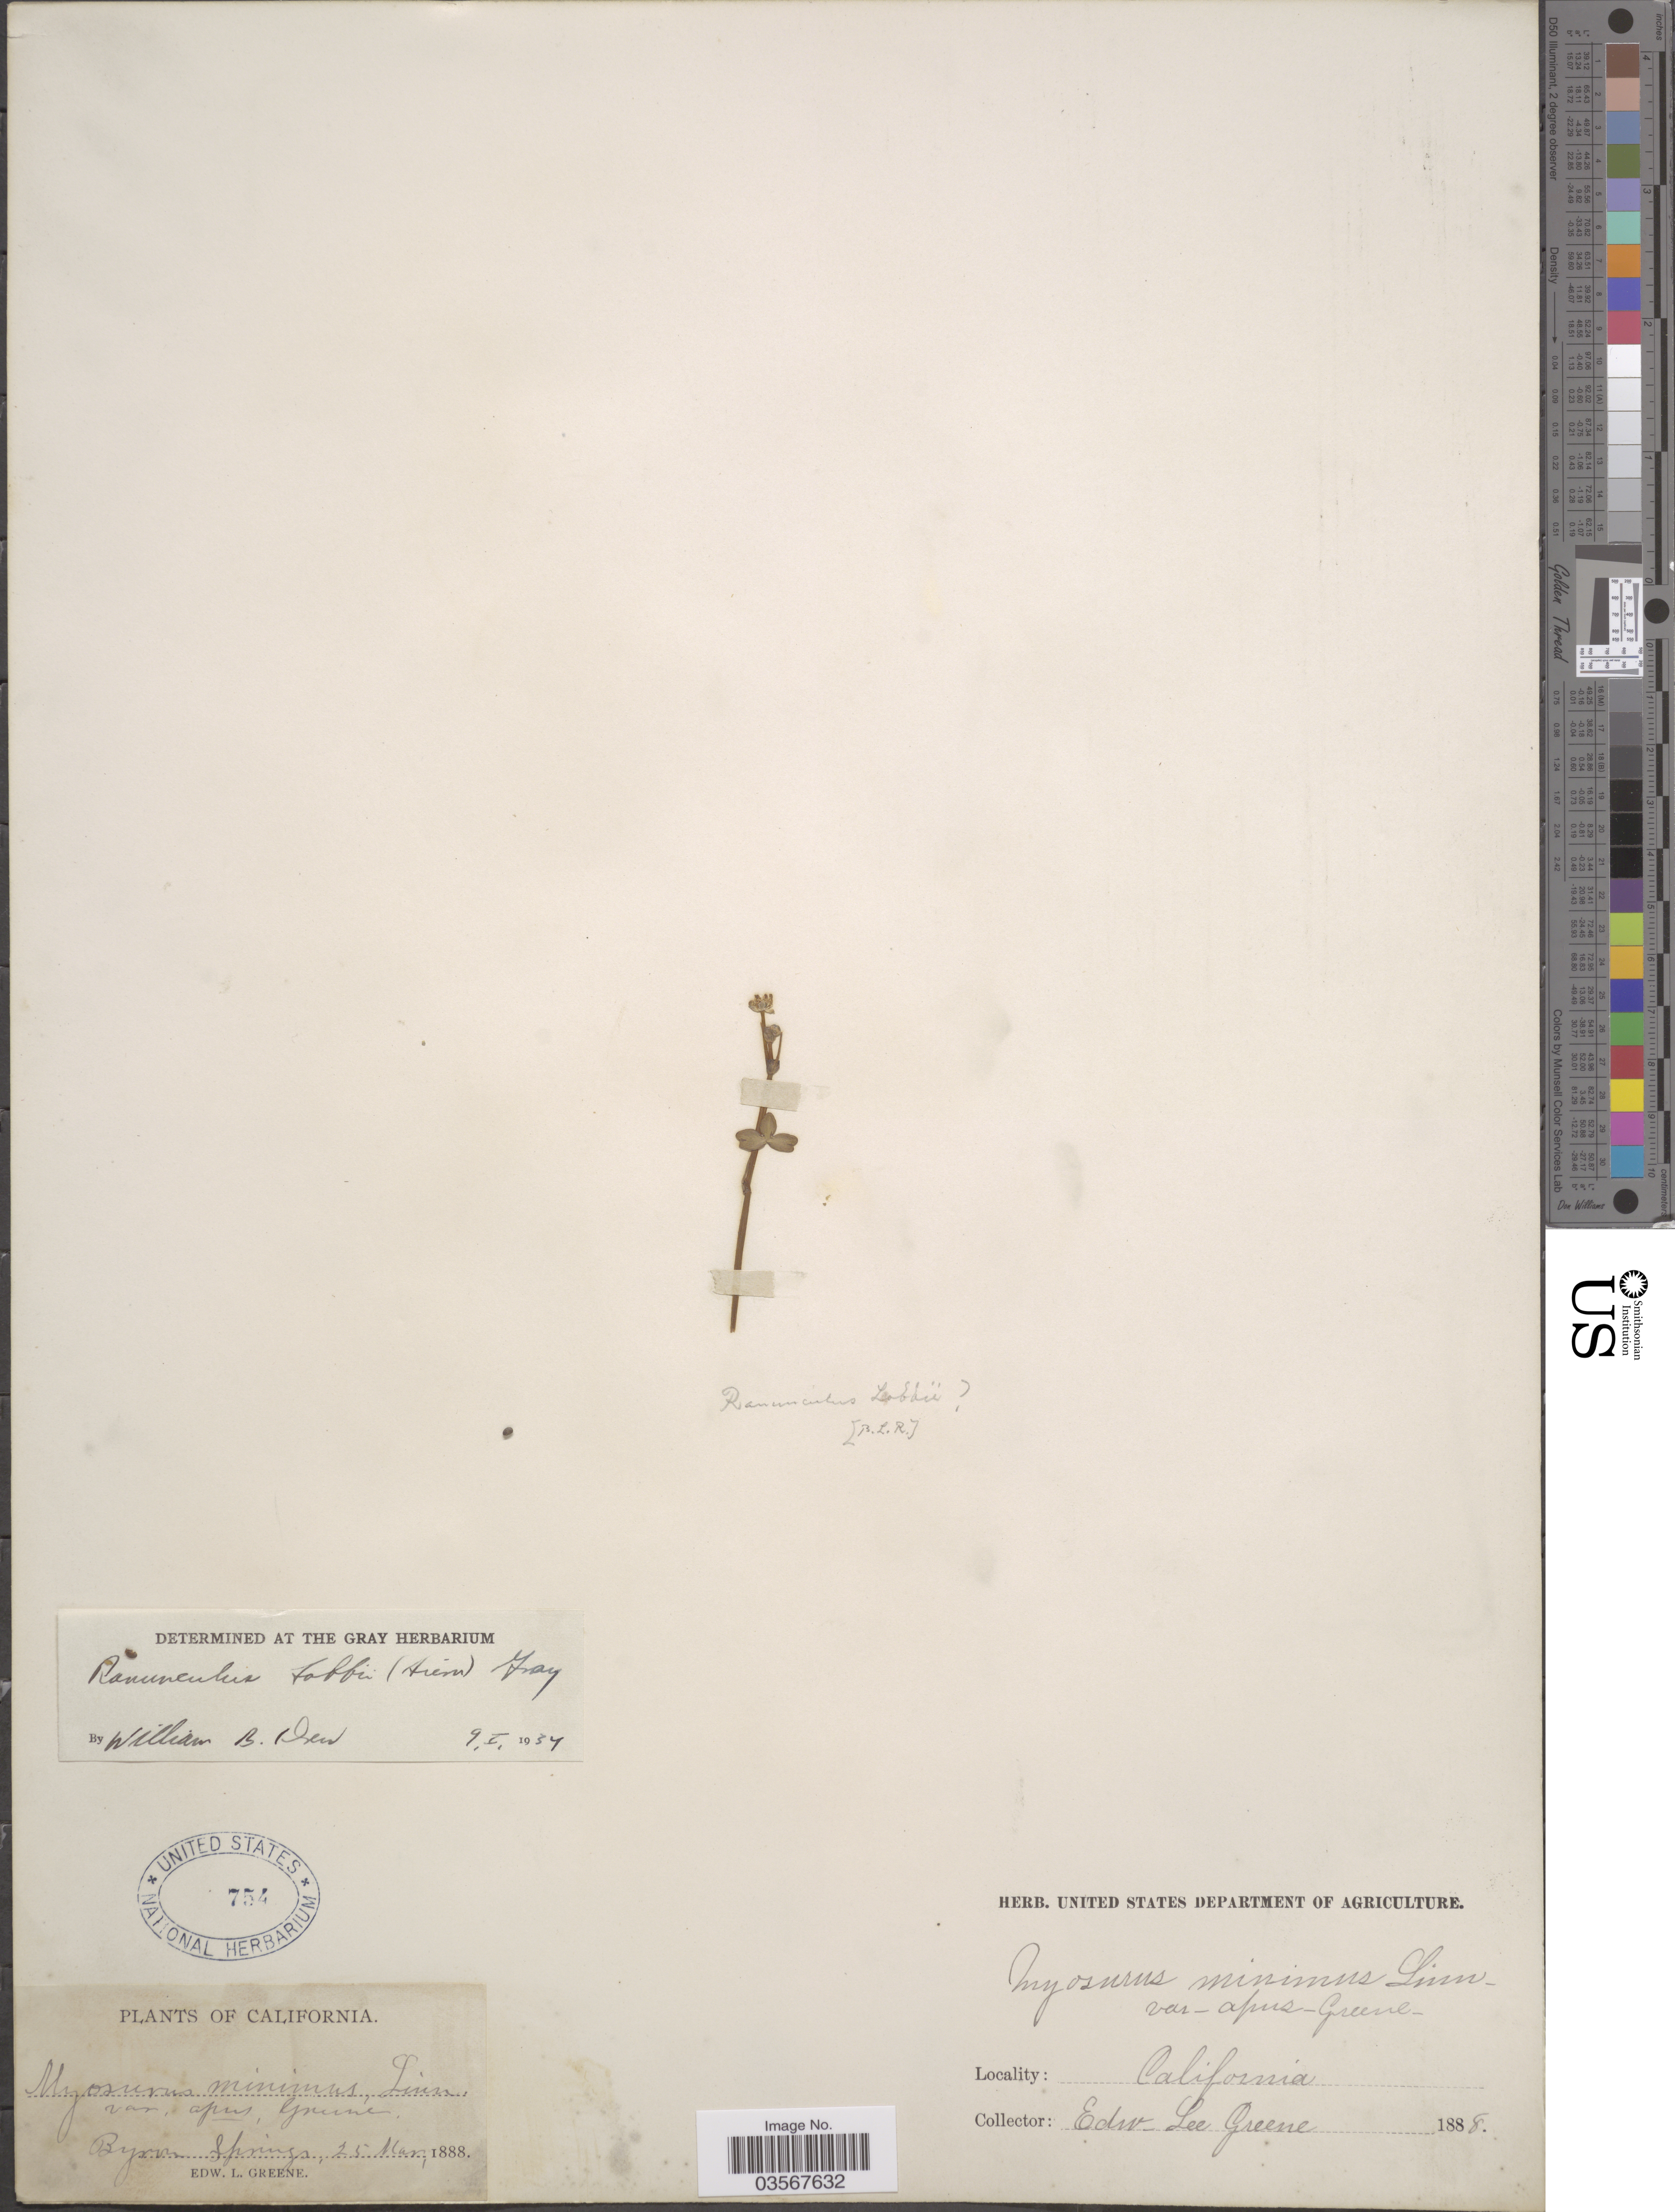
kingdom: Plantae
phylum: Tracheophyta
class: Magnoliopsida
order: Ranunculales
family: Ranunculaceae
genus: Ranunculus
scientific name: Ranunculus lobbii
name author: (Hiern) A. Gray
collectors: E. L. Greene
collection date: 1888-03-25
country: United States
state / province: California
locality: Byron Springs.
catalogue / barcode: US 754